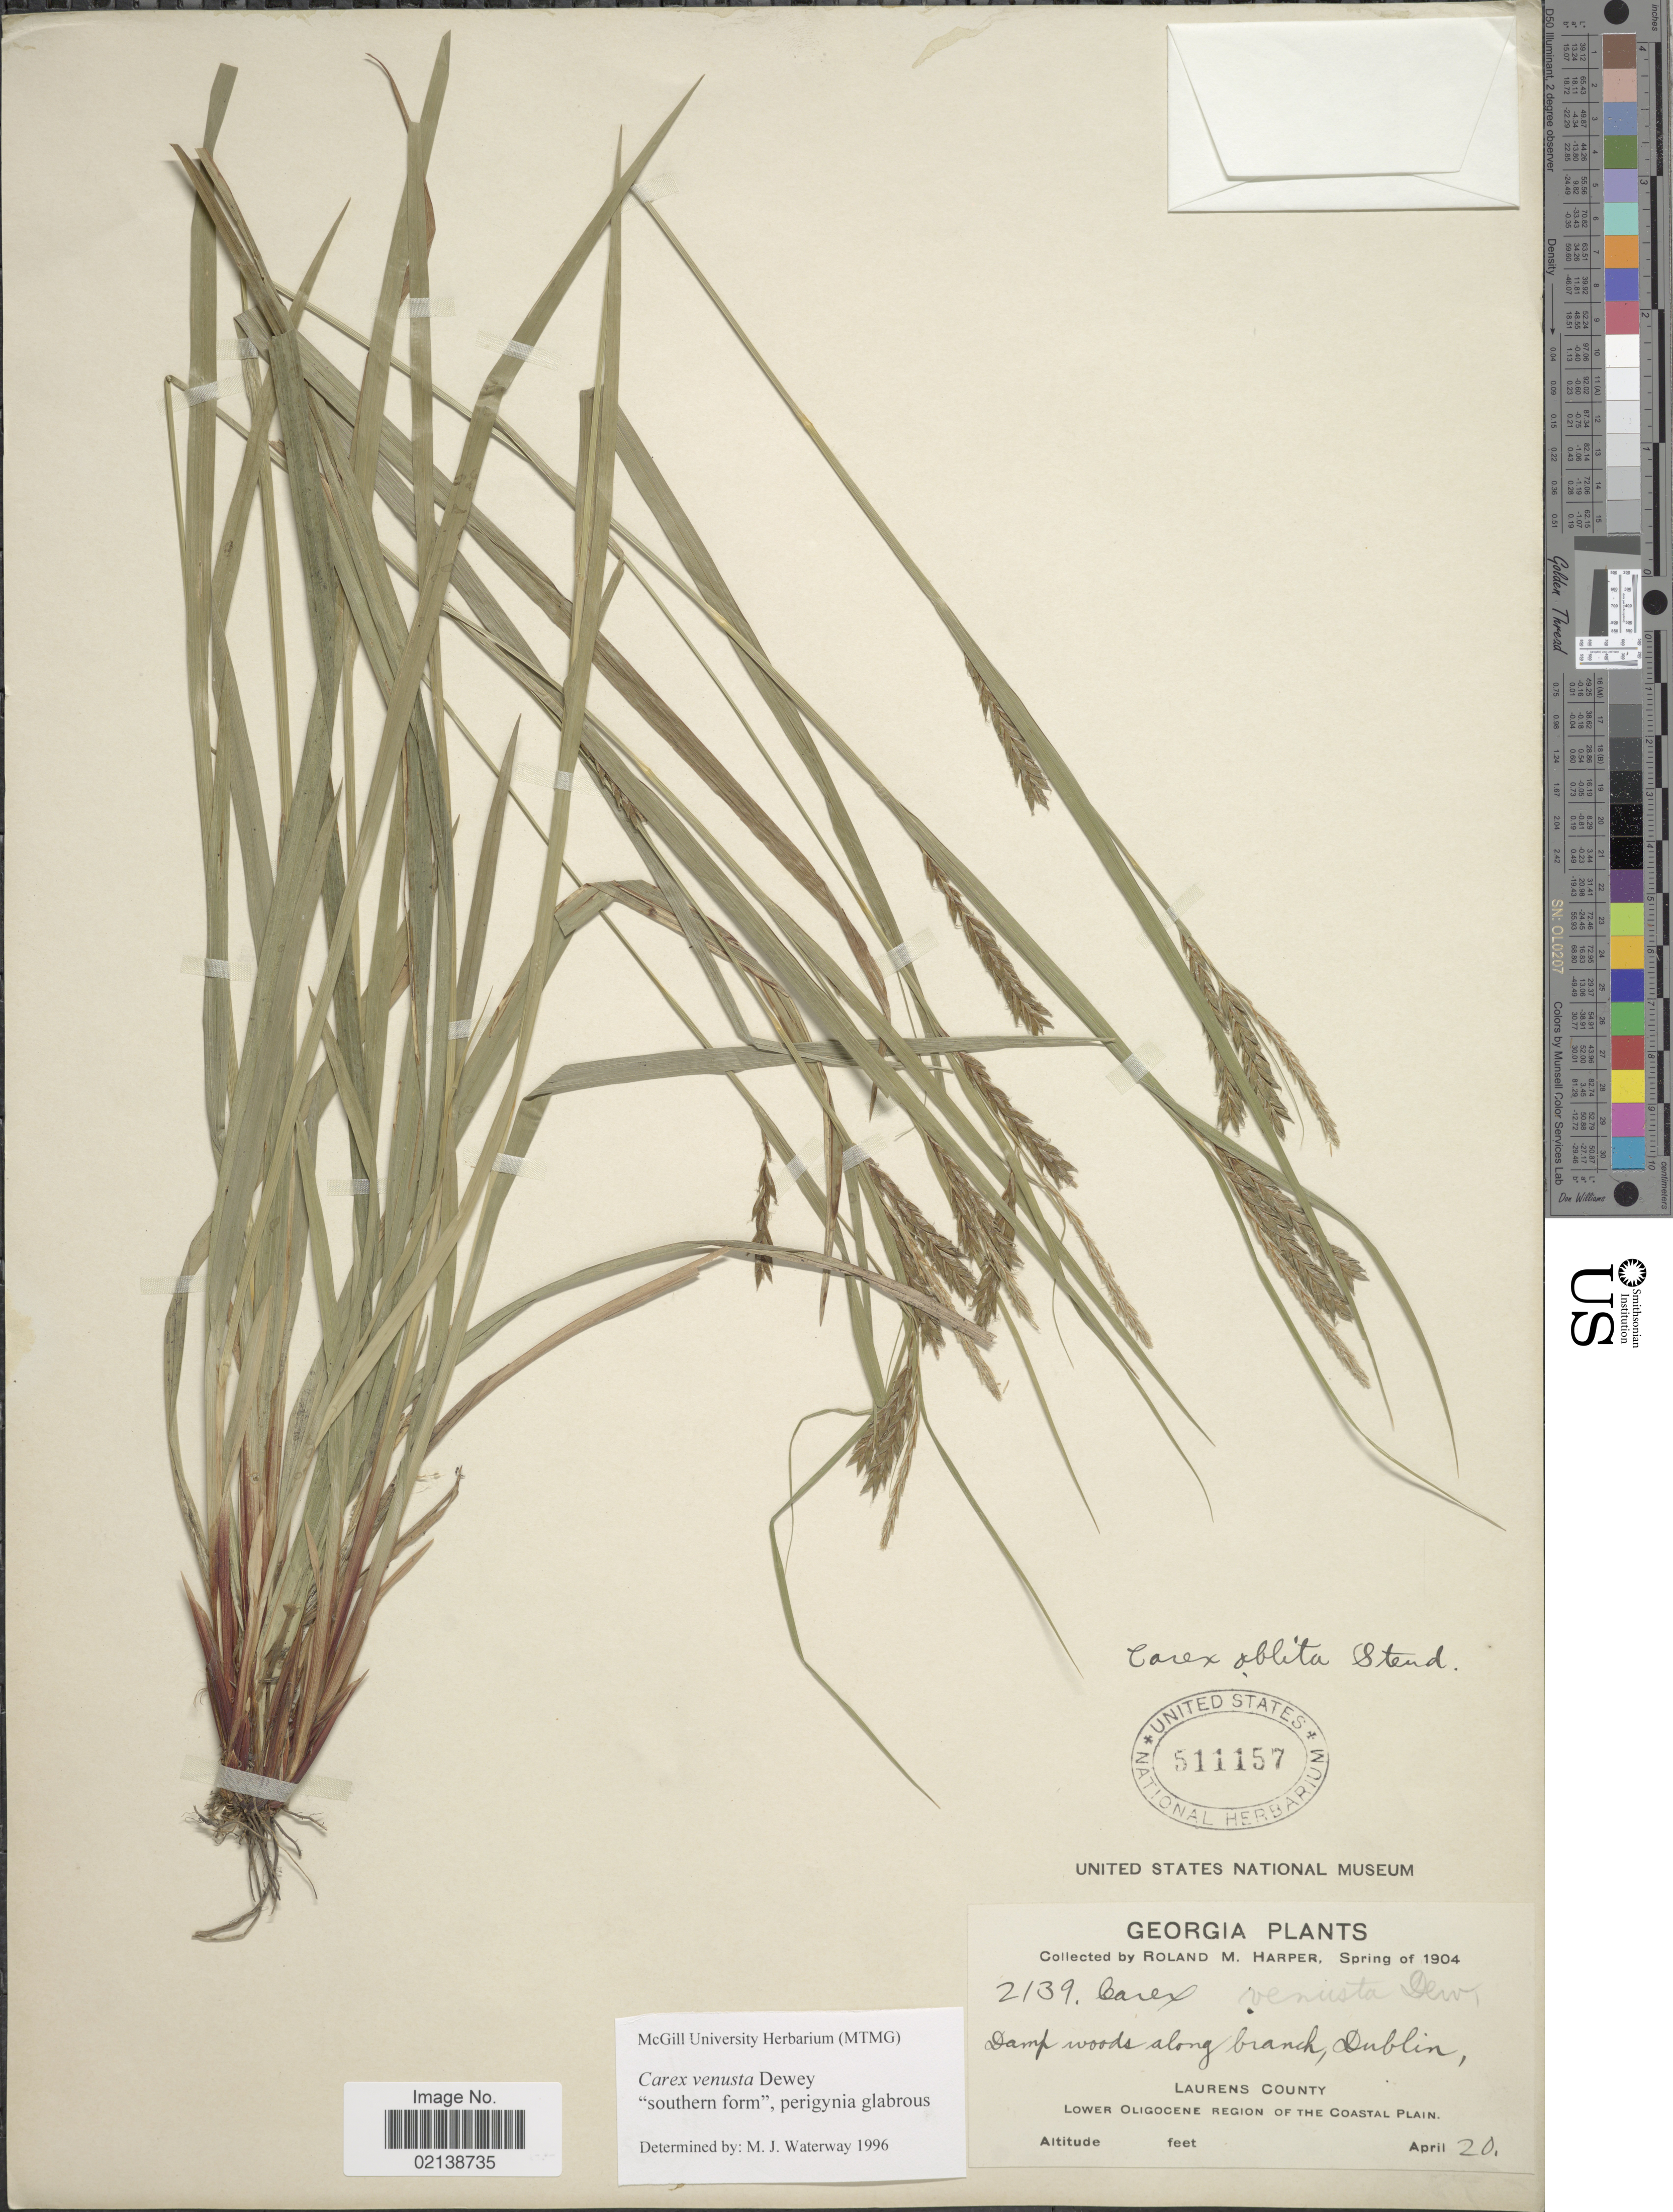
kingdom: Plantae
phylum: Tracheophyta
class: Liliopsida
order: Poales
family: Cyperaceae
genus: Carex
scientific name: Carex venusta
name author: Dewey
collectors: R. M. Harper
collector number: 2139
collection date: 1904-04-20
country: United States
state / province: Georgia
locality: Dublin, Laurens County, Lower Oligocene Region of the Coastal Plain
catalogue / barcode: US 511157